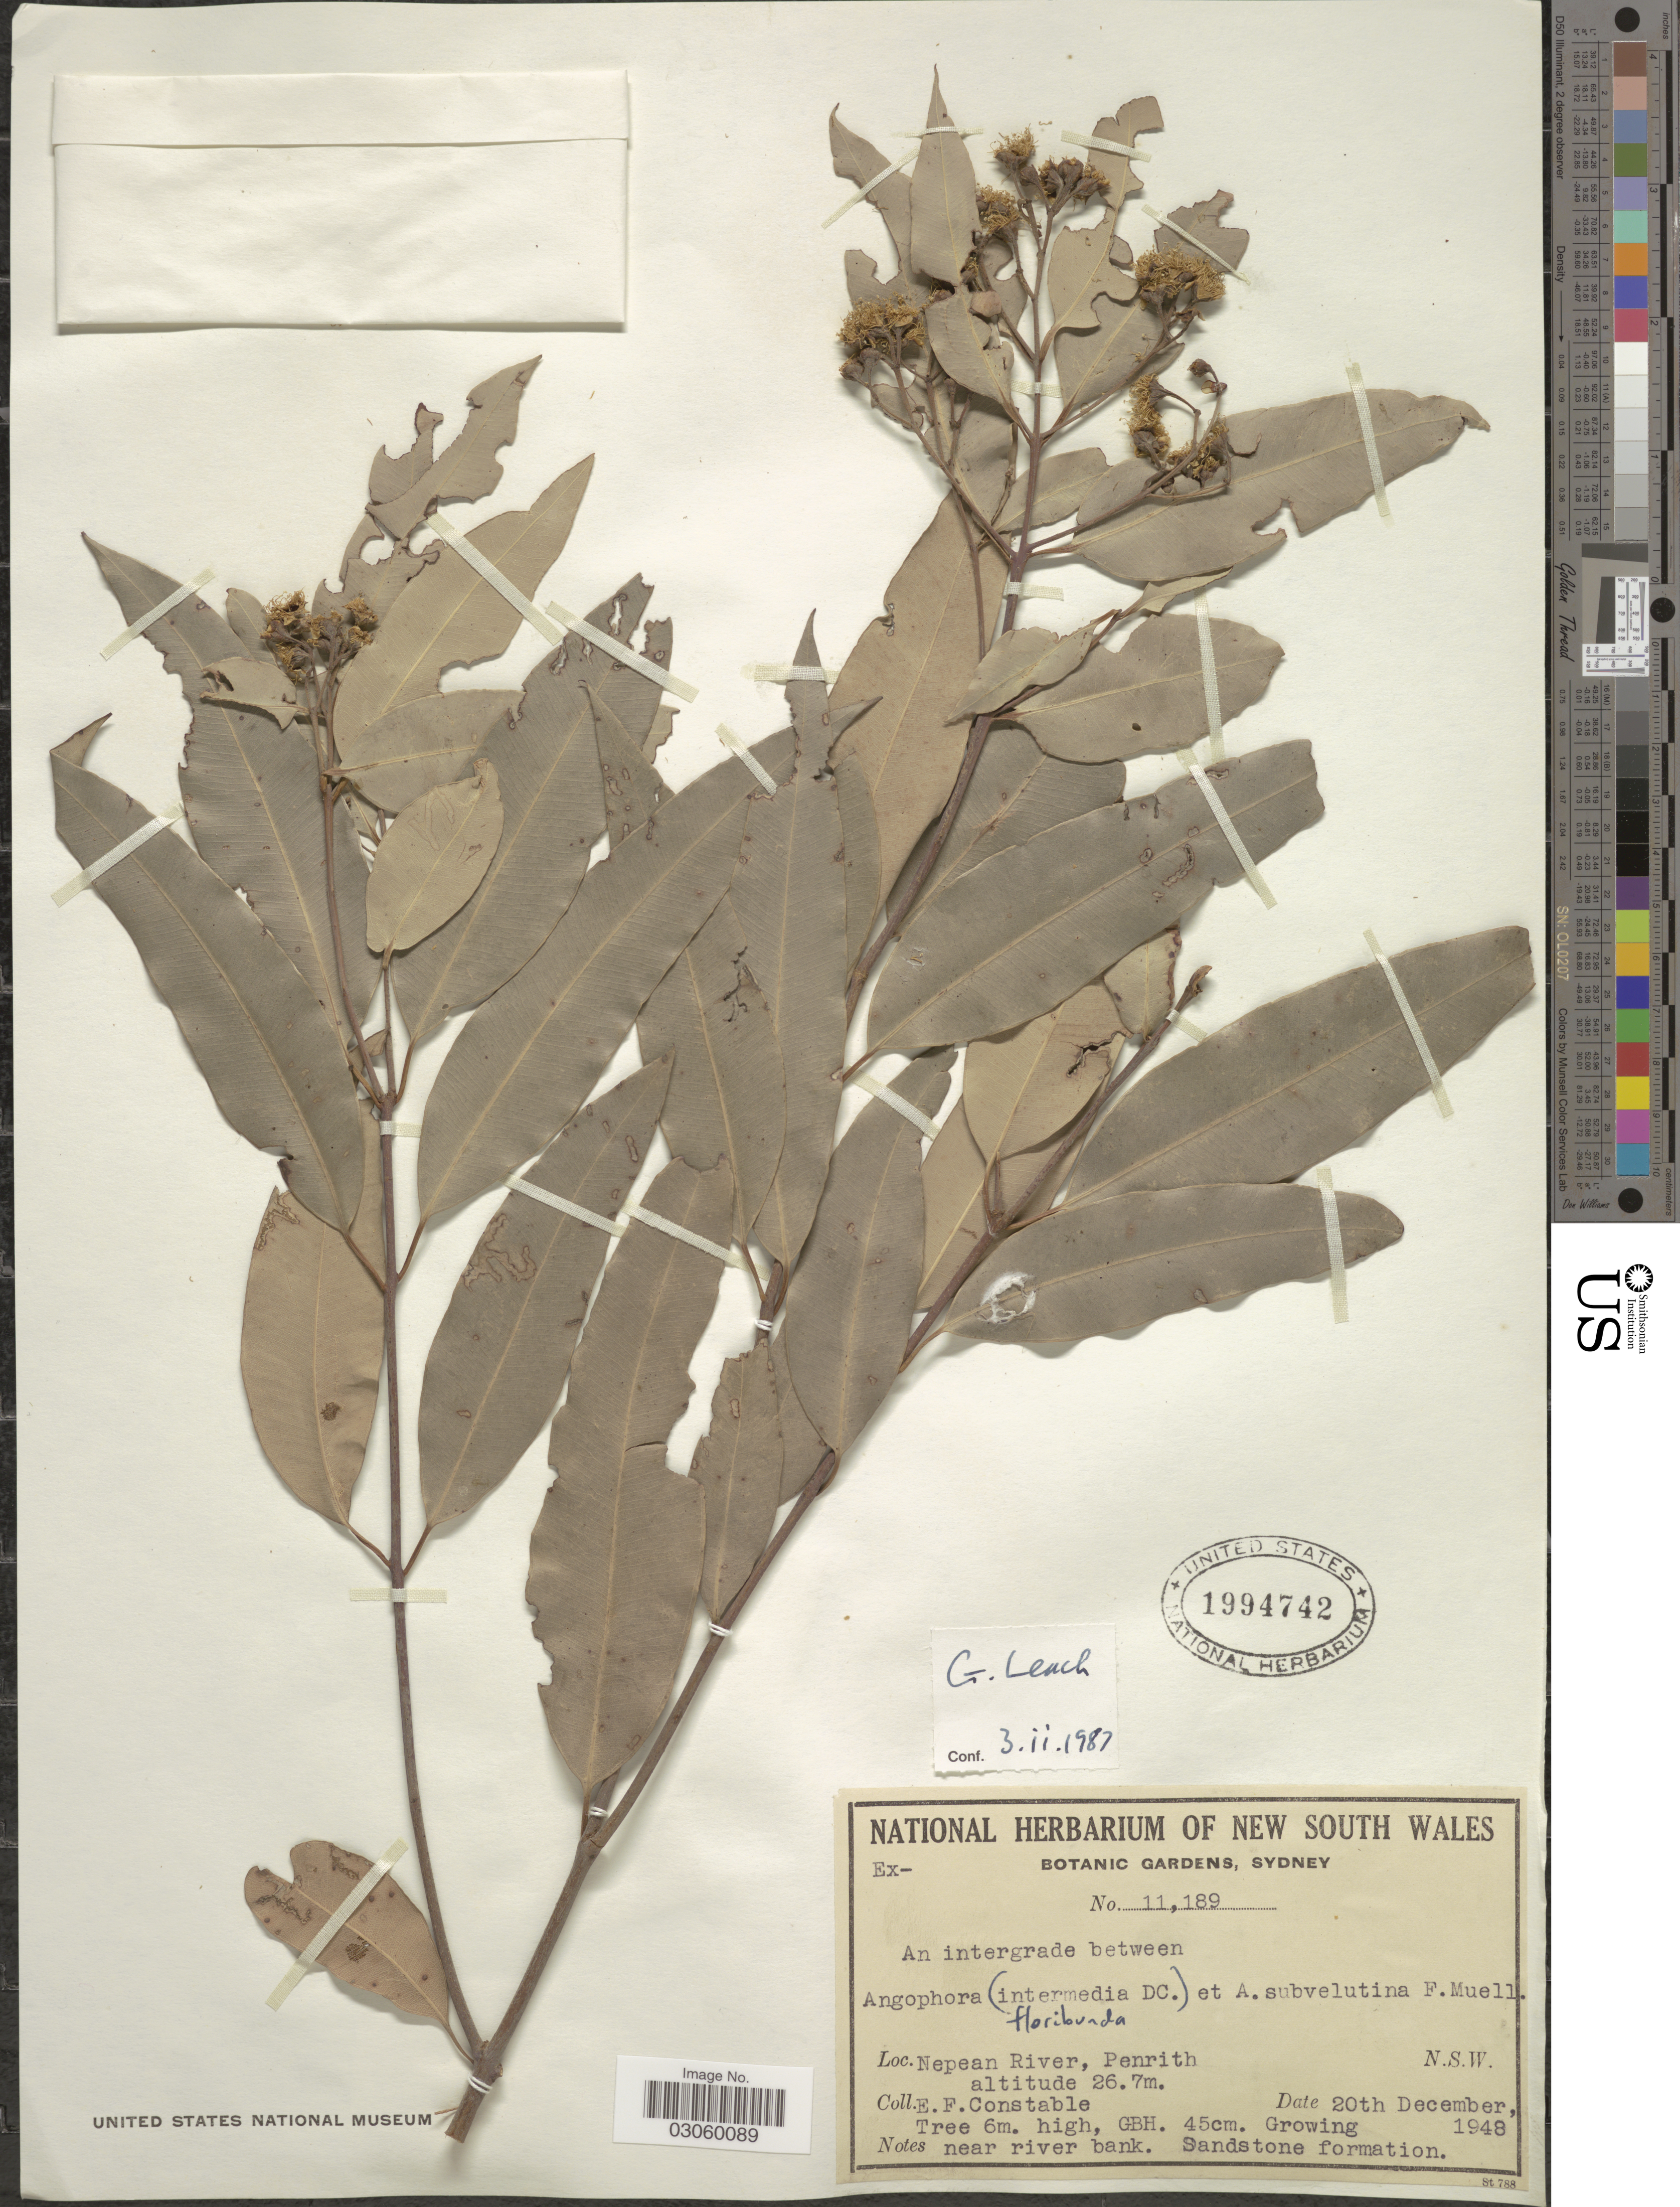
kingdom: Plantae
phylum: Tracheophyta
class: Magnoliopsida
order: Myrtales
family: Myrtaceae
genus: Angophora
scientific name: Angophora floribunda x A. subvelutina F. Muell.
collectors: E. F. Constable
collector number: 11189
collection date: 1948-12-20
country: Australia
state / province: New South Wales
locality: Nepean River, Penrith.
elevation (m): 26.7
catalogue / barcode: US 1994742